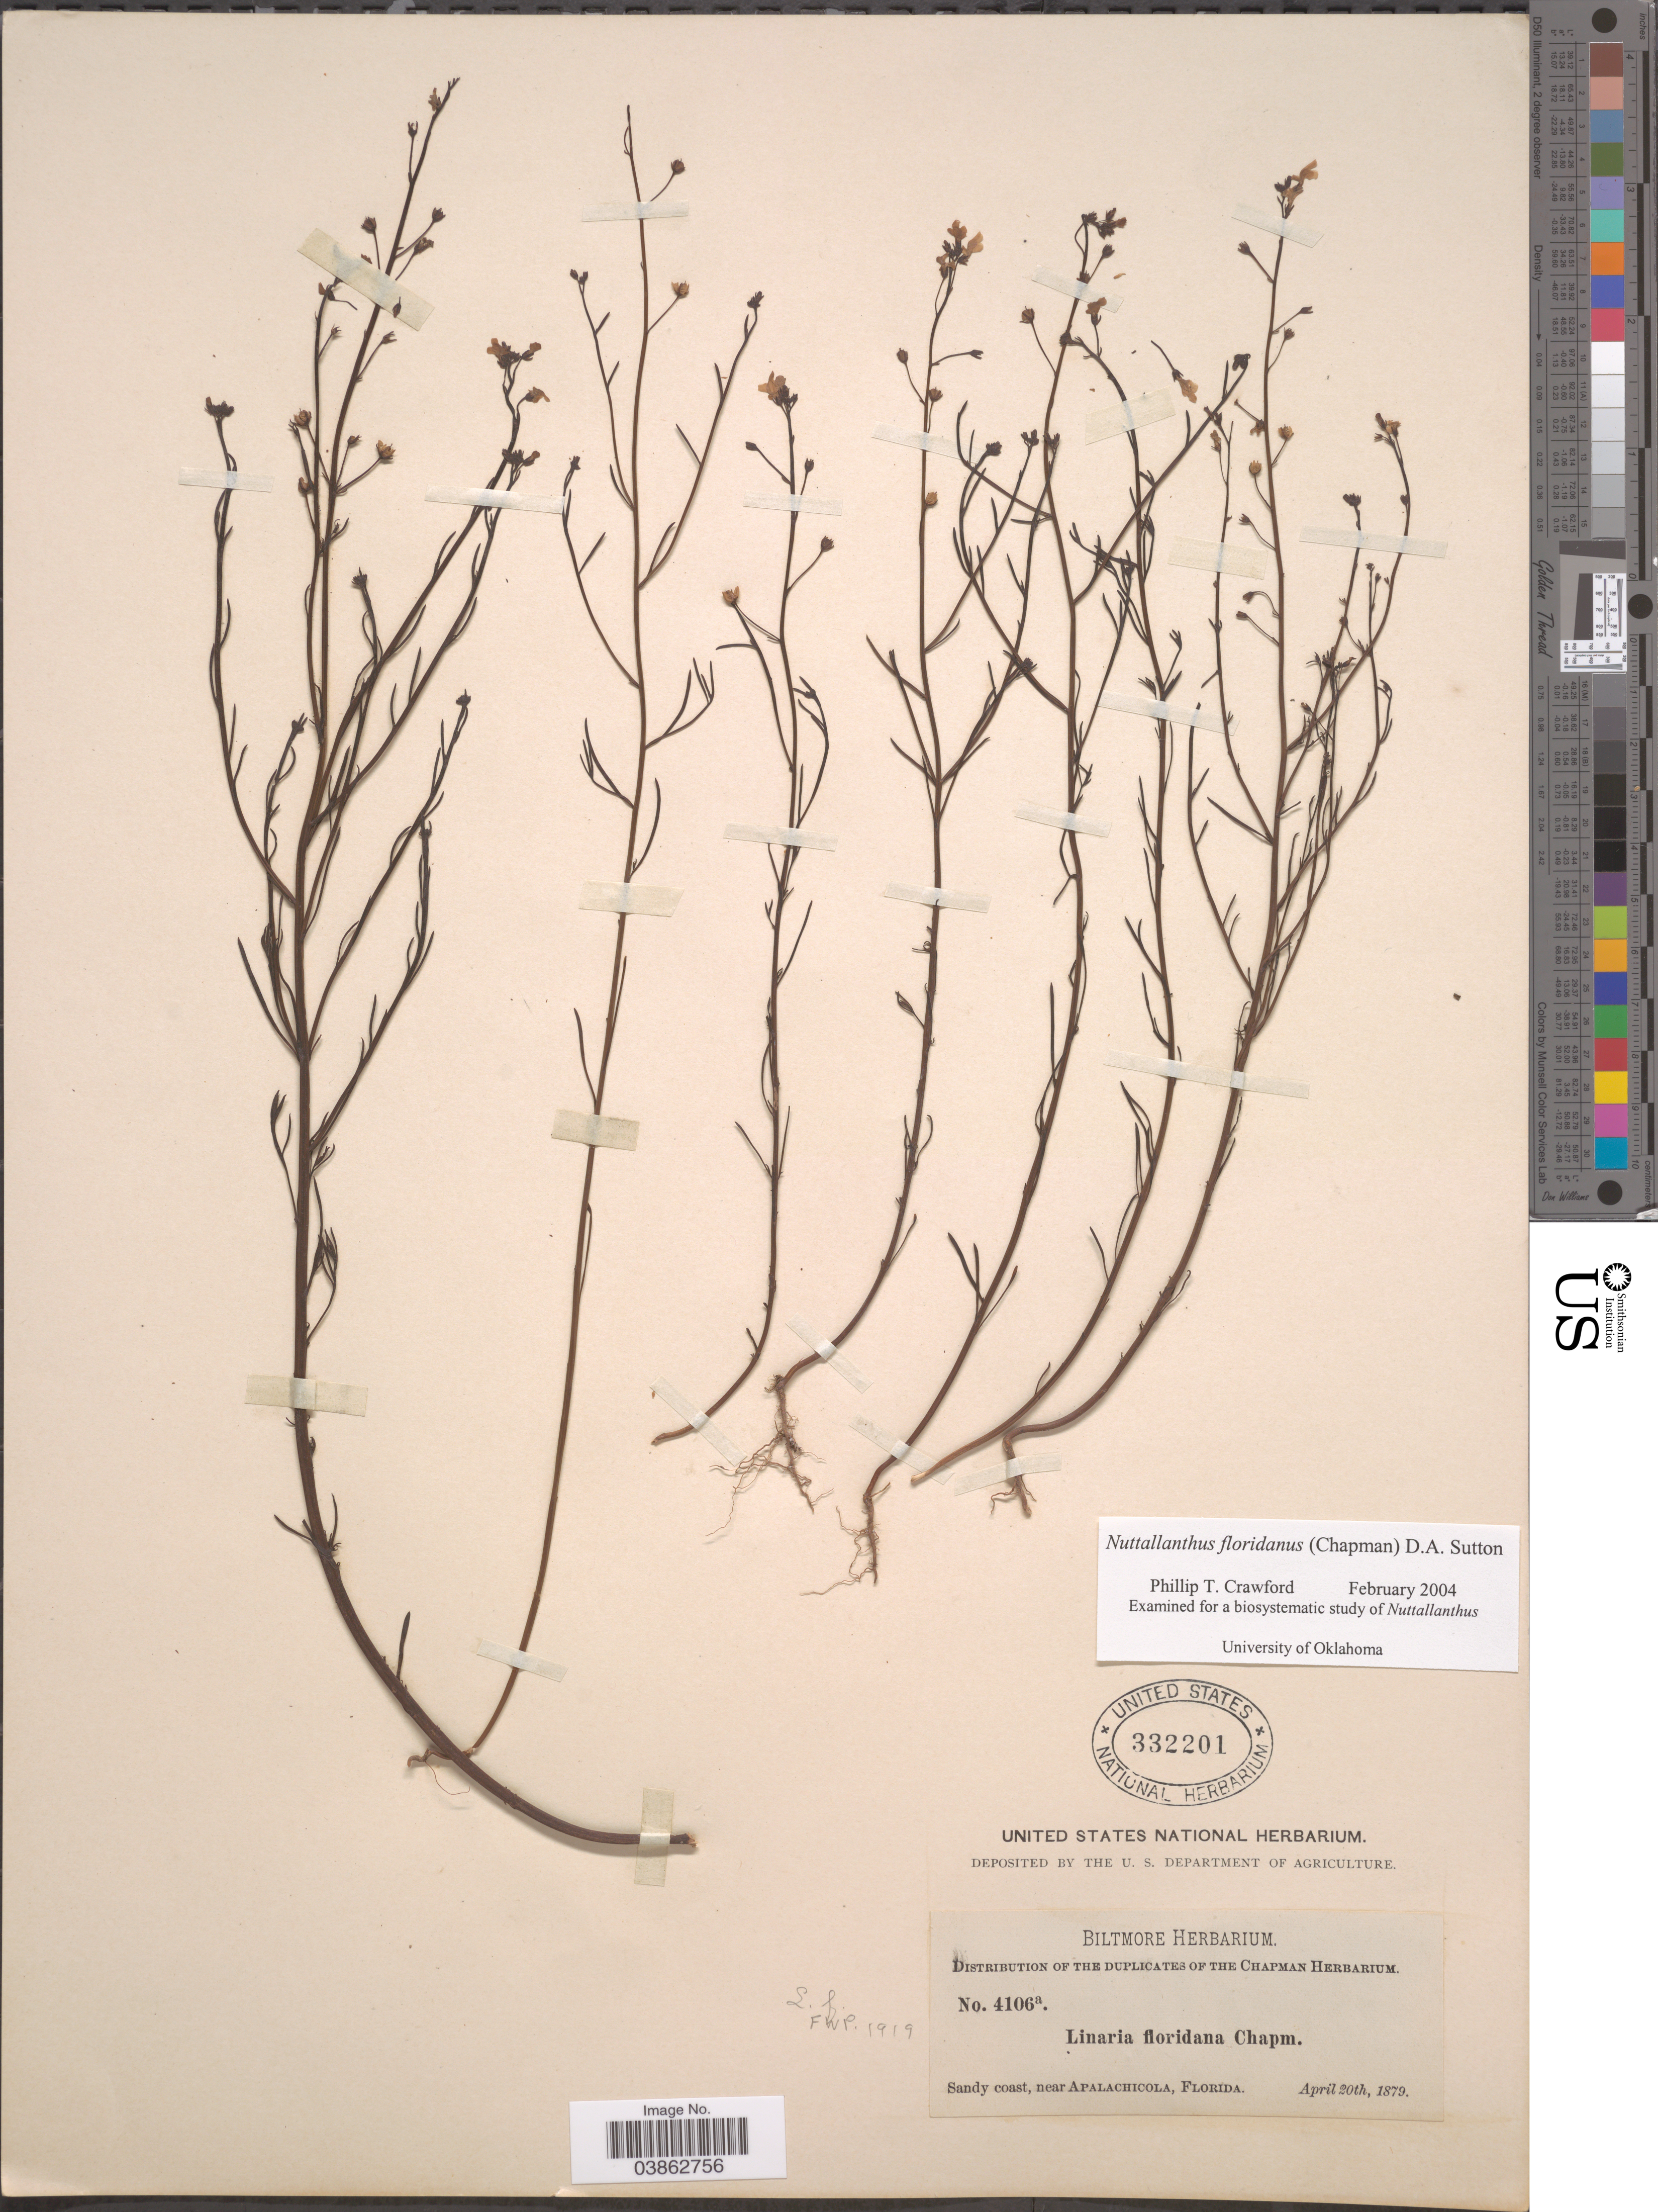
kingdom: Plantae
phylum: Tracheophyta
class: Magnoliopsida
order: Lamiales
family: Plantaginaceae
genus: Linaria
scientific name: Linaria floridana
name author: Chapm.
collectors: ex herb. Biltmore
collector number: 4106a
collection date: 1879-04-20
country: United States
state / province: Florida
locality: Sandy coat, near Apalachicola.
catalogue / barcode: US 332201